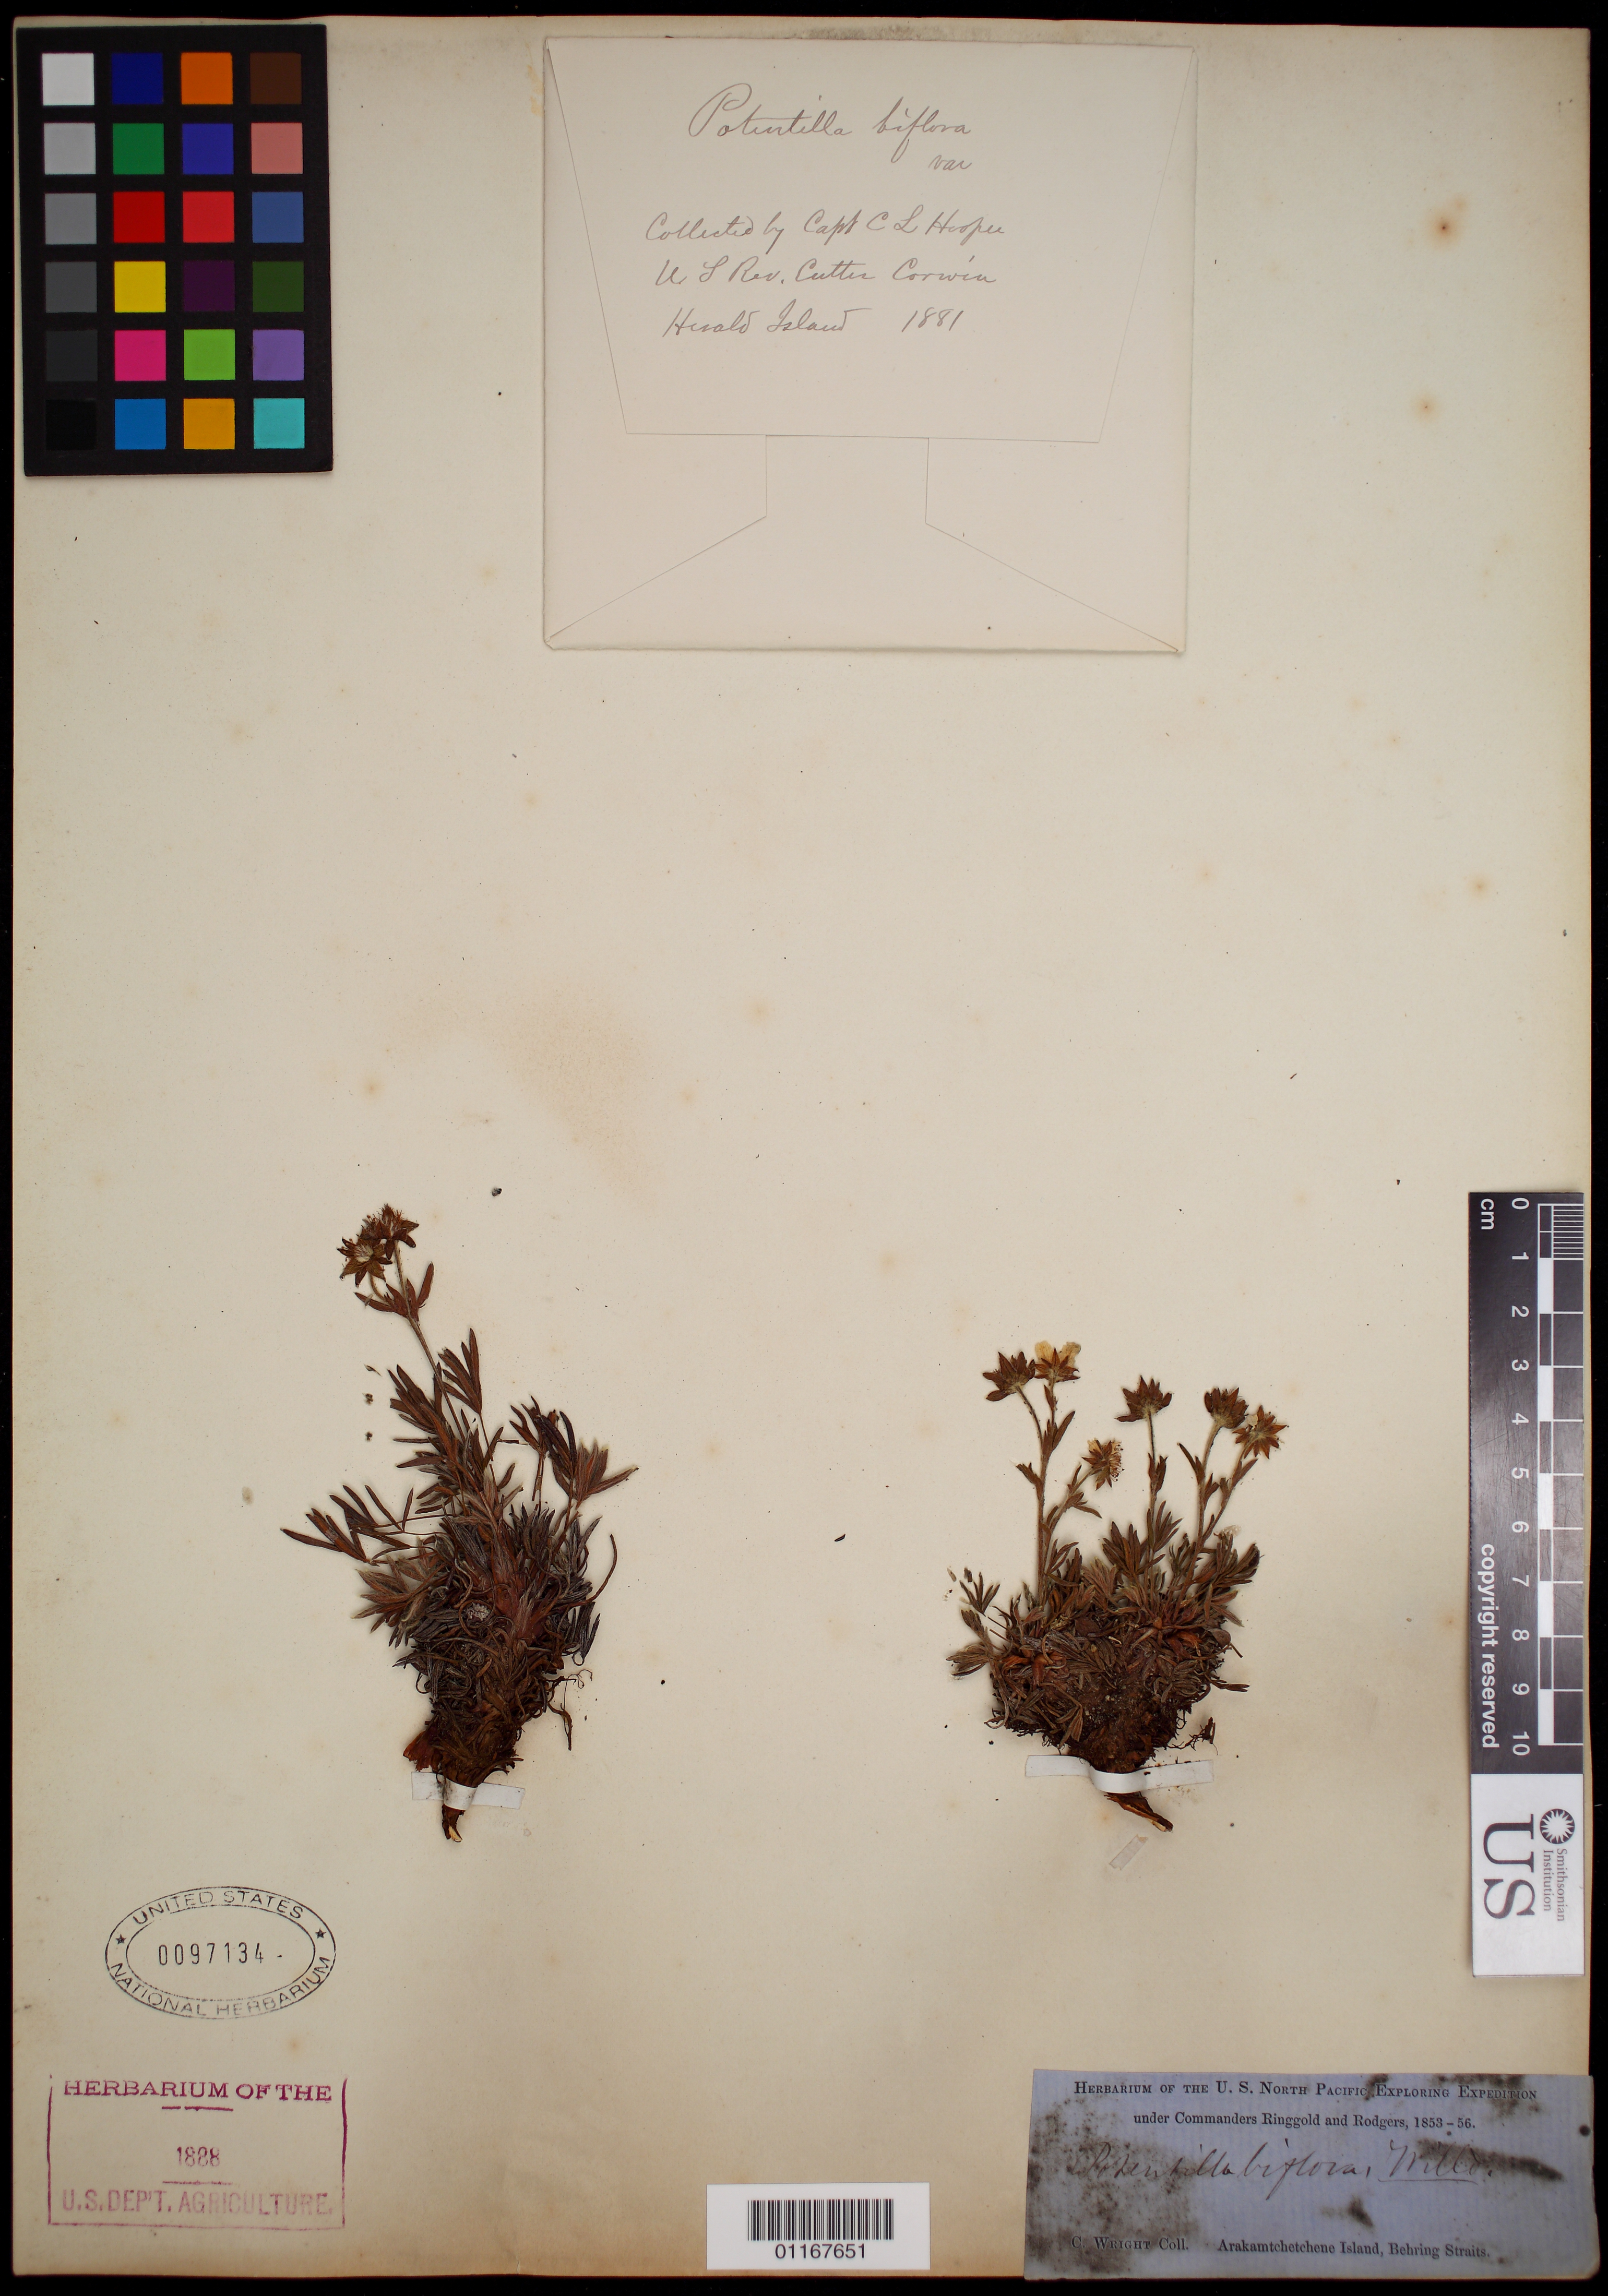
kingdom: Plantae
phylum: Tracheophyta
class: Magnoliopsida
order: Rosales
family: Rosaceae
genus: Potentilla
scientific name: Potentilla biflora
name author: Willd. ex Schltdl.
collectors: C. Wright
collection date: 1853/1856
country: Russian Federation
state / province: Chukotka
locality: Arakamtchetchene I. Bering Straits.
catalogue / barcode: US 97134